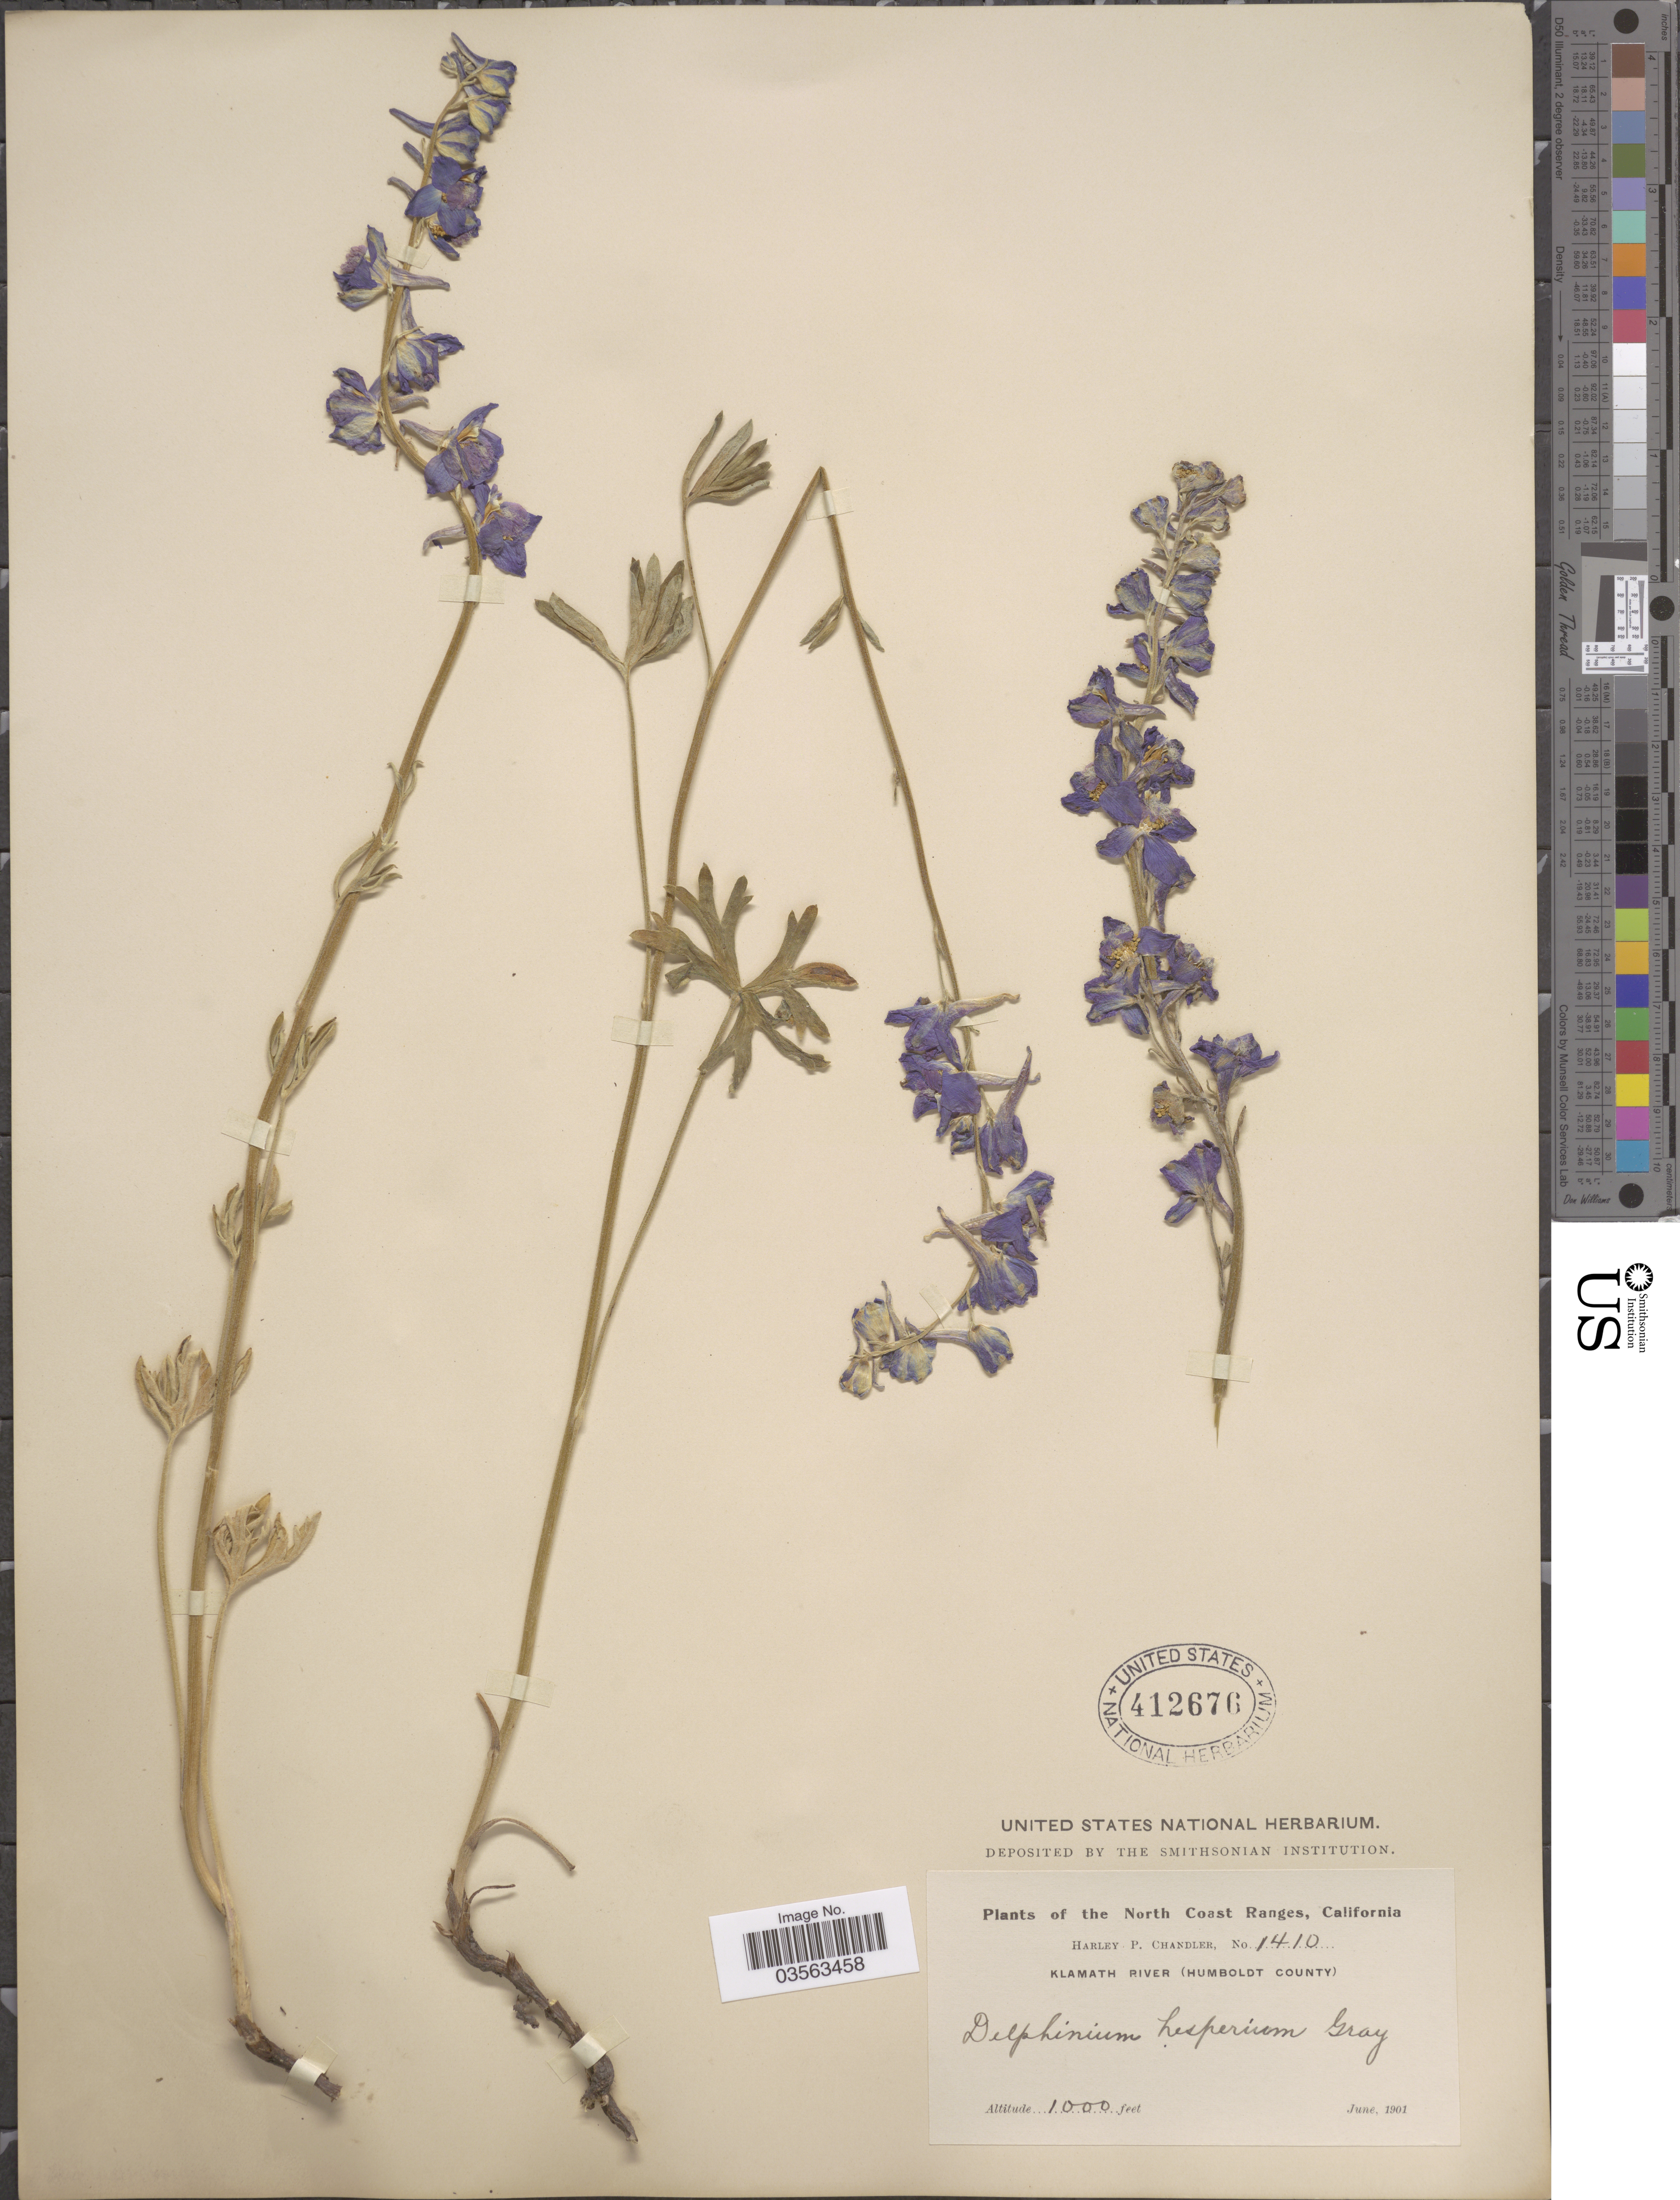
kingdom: Plantae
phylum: Tracheophyta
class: Magnoliopsida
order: Ranunculales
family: Ranunculaceae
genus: Delphinium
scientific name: Delphinium hesperium subsp. hesperium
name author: A. Gray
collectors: H. Chandler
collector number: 1410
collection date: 1901-06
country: United States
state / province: California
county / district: Humboldt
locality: The North Coast Ranges. Klamath River (Humboldt County)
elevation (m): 305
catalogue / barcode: US 412676